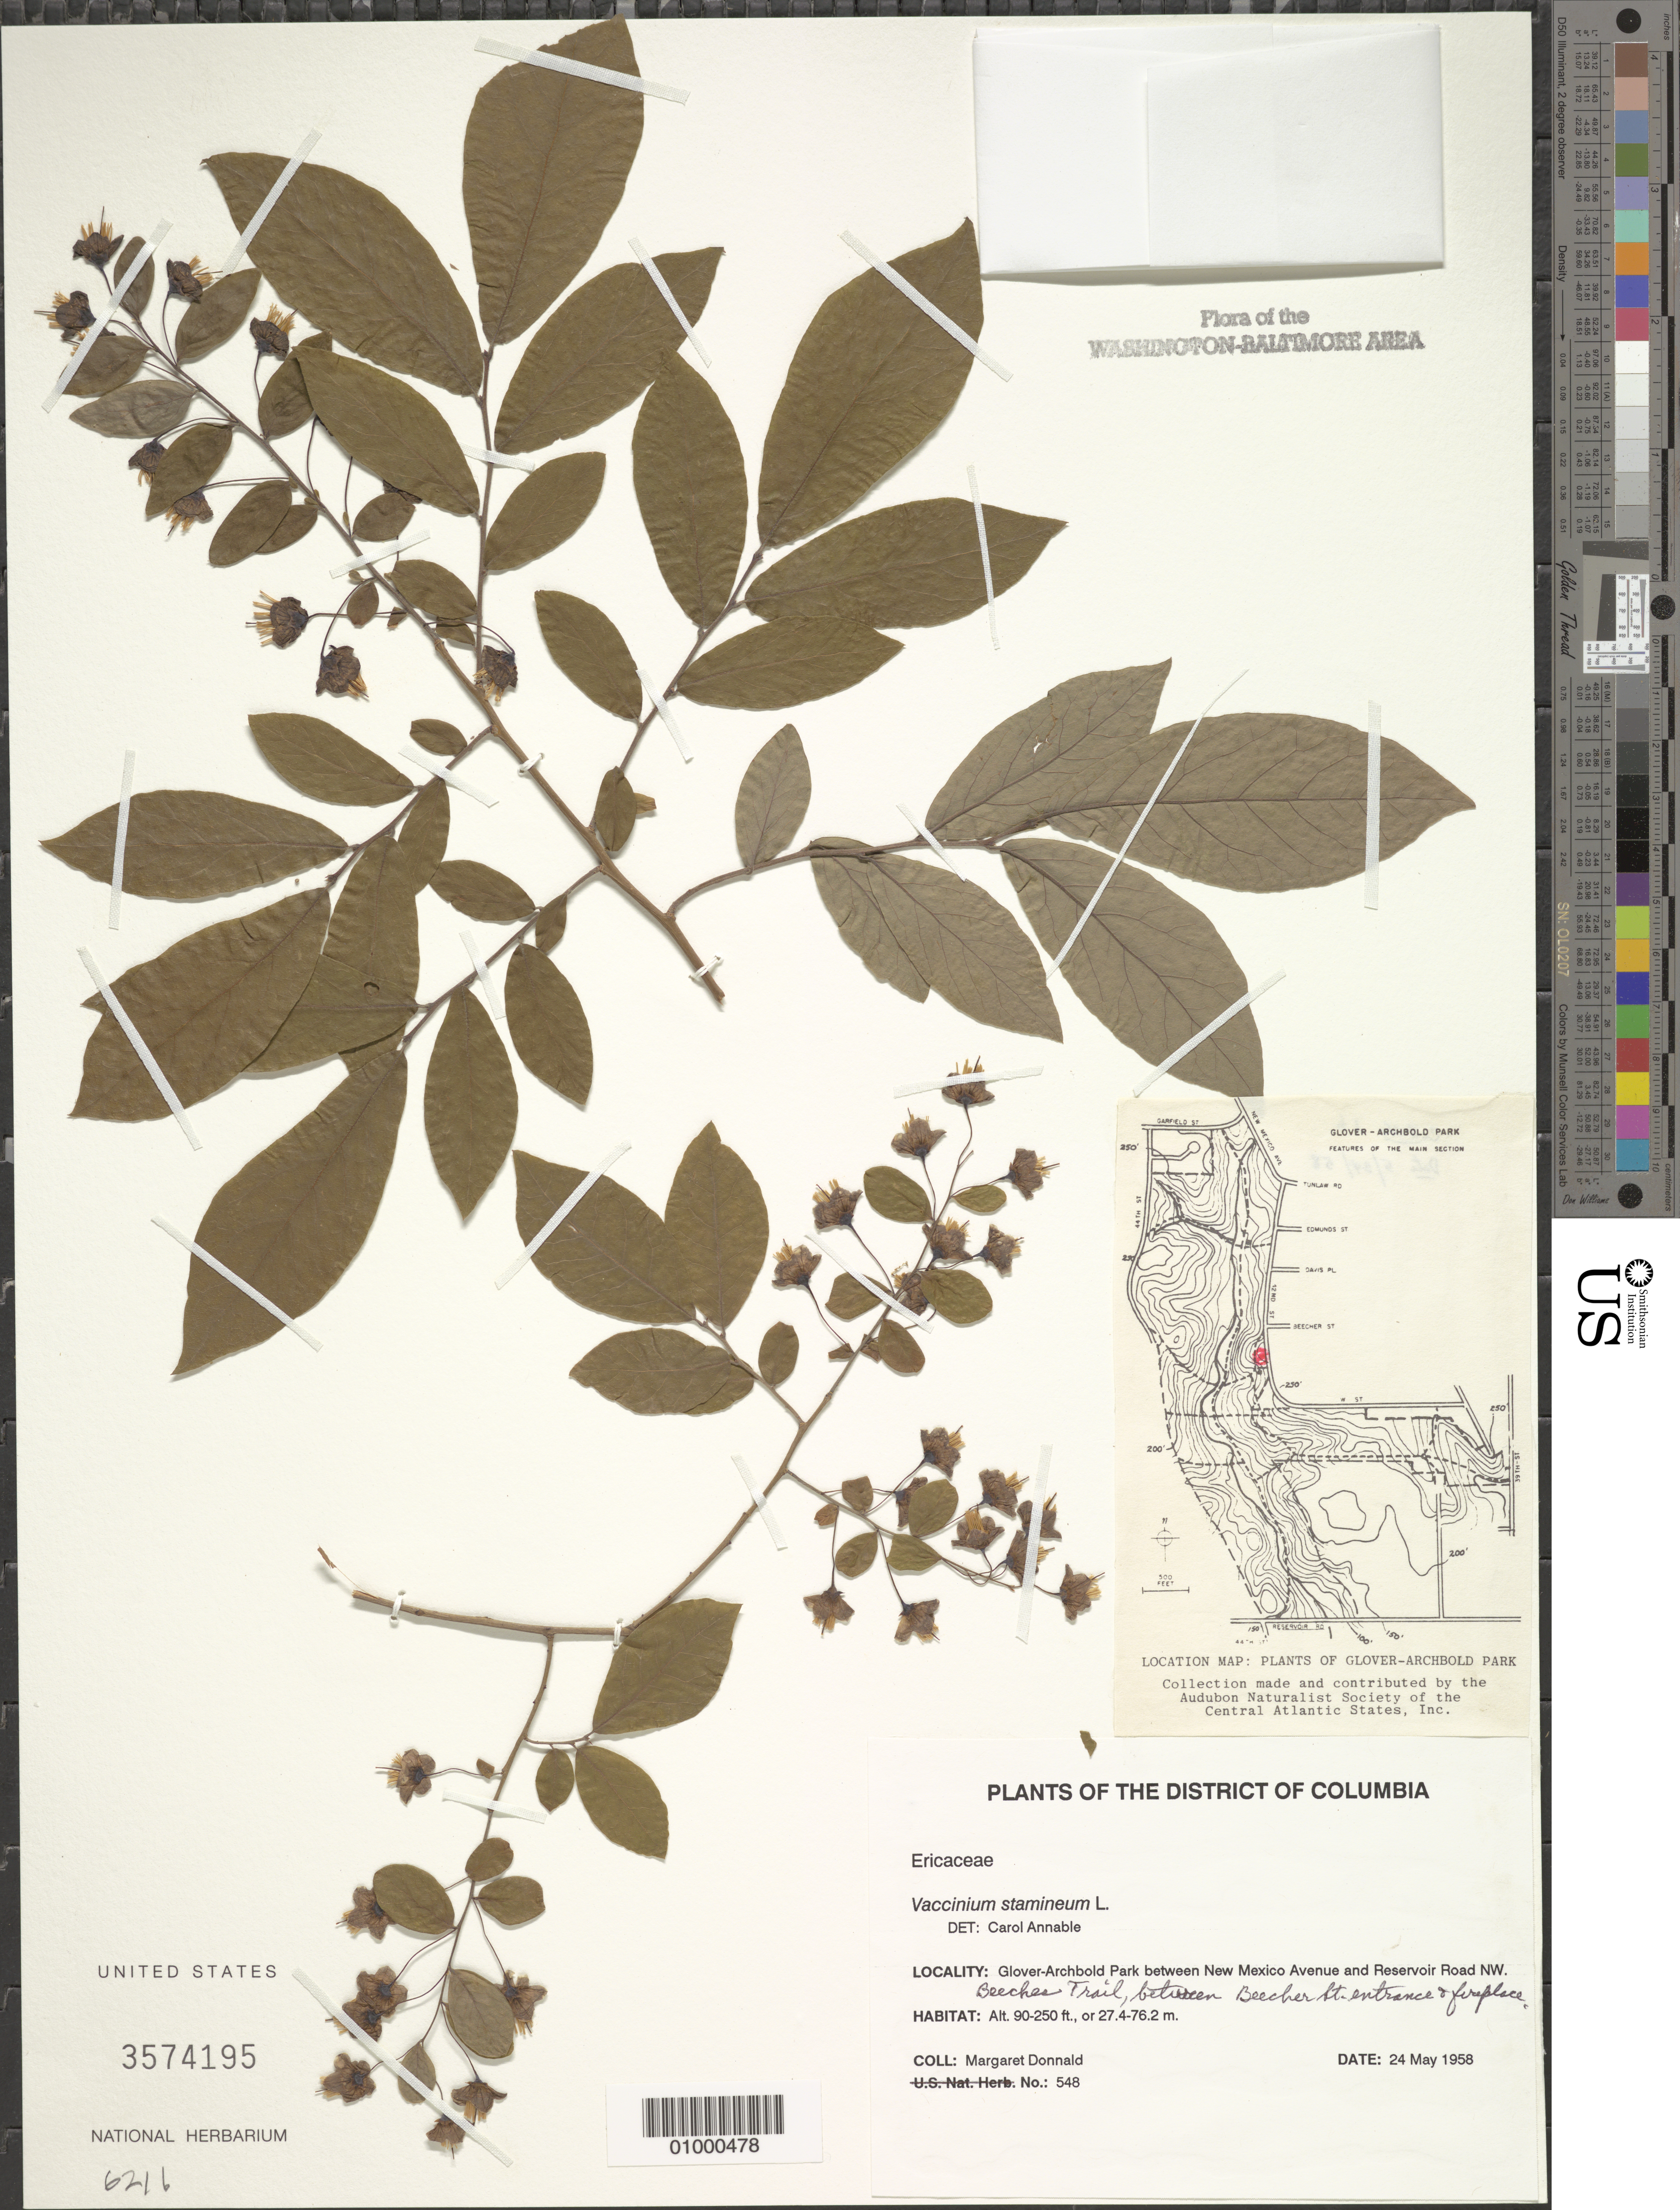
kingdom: Plantae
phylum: Tracheophyta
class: Magnoliopsida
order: Ericales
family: Ericaceae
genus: Vaccinium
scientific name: Vaccinium stamineum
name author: L.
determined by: Annable, C. R.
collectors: M. Donnald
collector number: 548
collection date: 1958-05-24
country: United States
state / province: District of Columbia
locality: Glover-Archbold Park between New Mexico Avenue and Reservoir Road NW. Beecher Trail, between Beecher St enterance & fireplace.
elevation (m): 27.4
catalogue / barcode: US 3574195